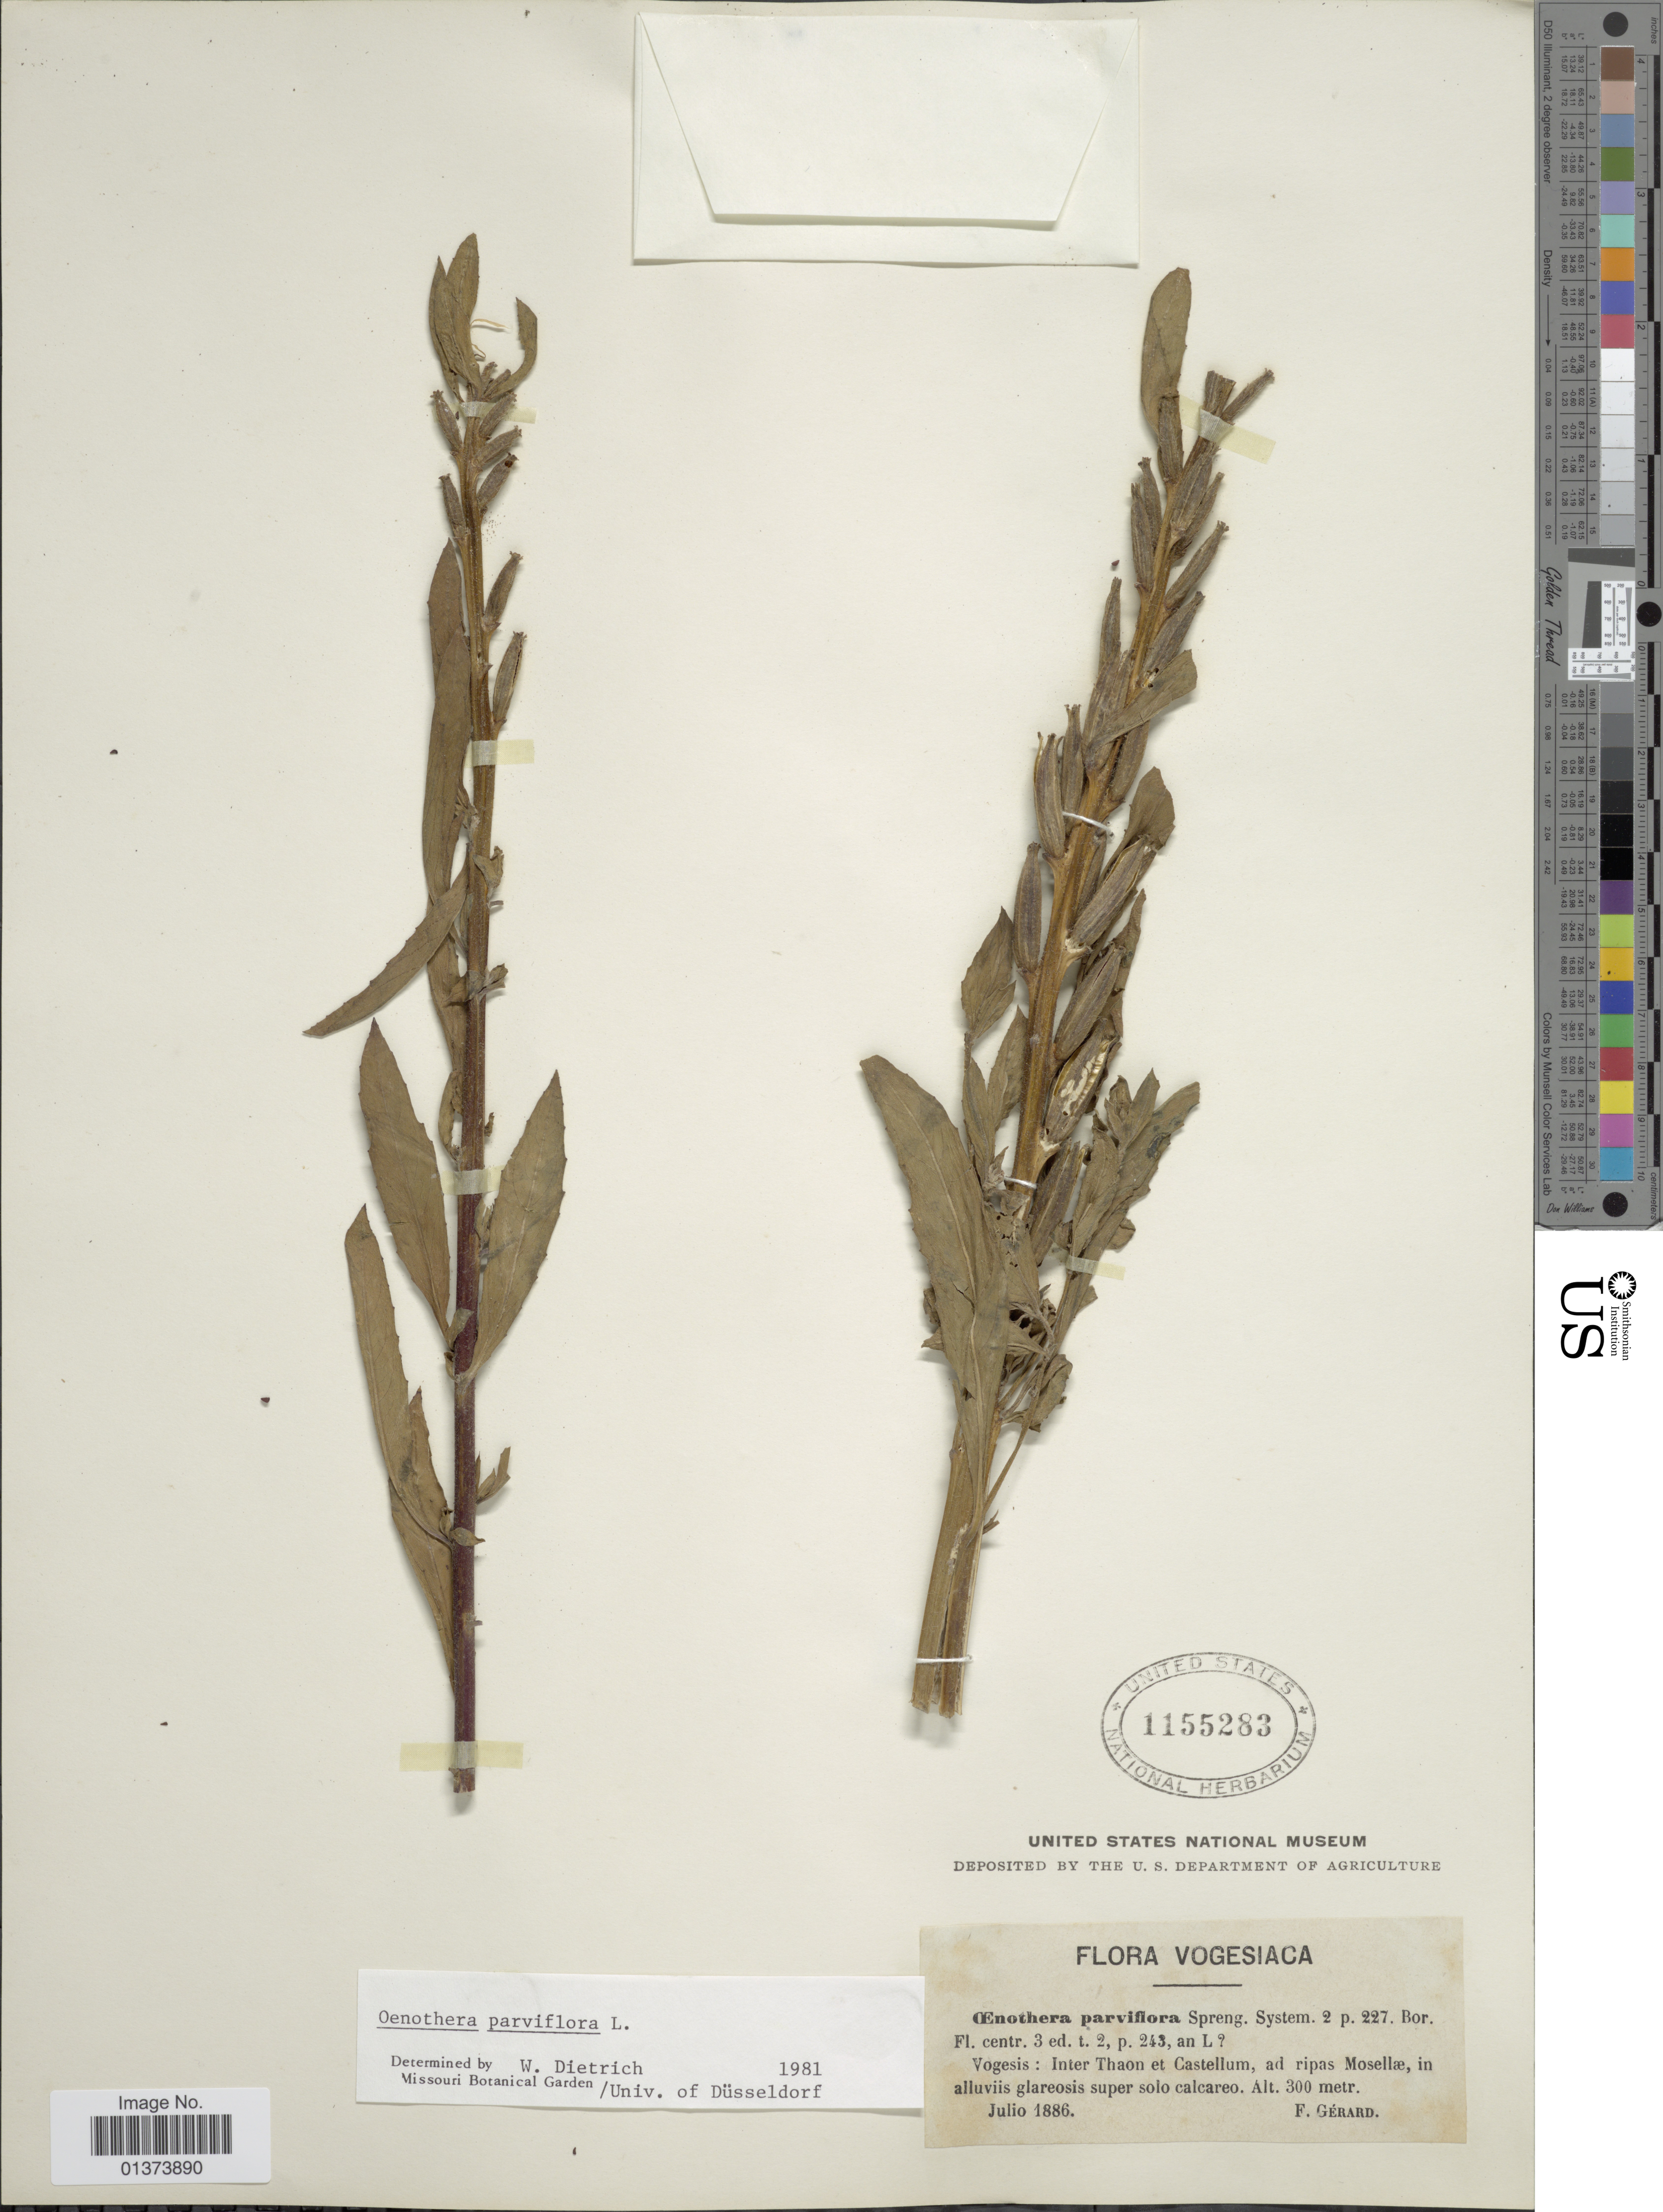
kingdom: Plantae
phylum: Tracheophyta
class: Magnoliopsida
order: Myrtales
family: Onagraceae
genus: Oenothera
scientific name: Oenothera parviflora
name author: L.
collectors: F. Gérard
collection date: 1886-07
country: France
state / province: Grand Est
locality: Vogesis: Inter Thaon et Castellum, ad ripas Mosellae, in alluviis glareosis super solo calcareo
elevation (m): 300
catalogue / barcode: US 1155283